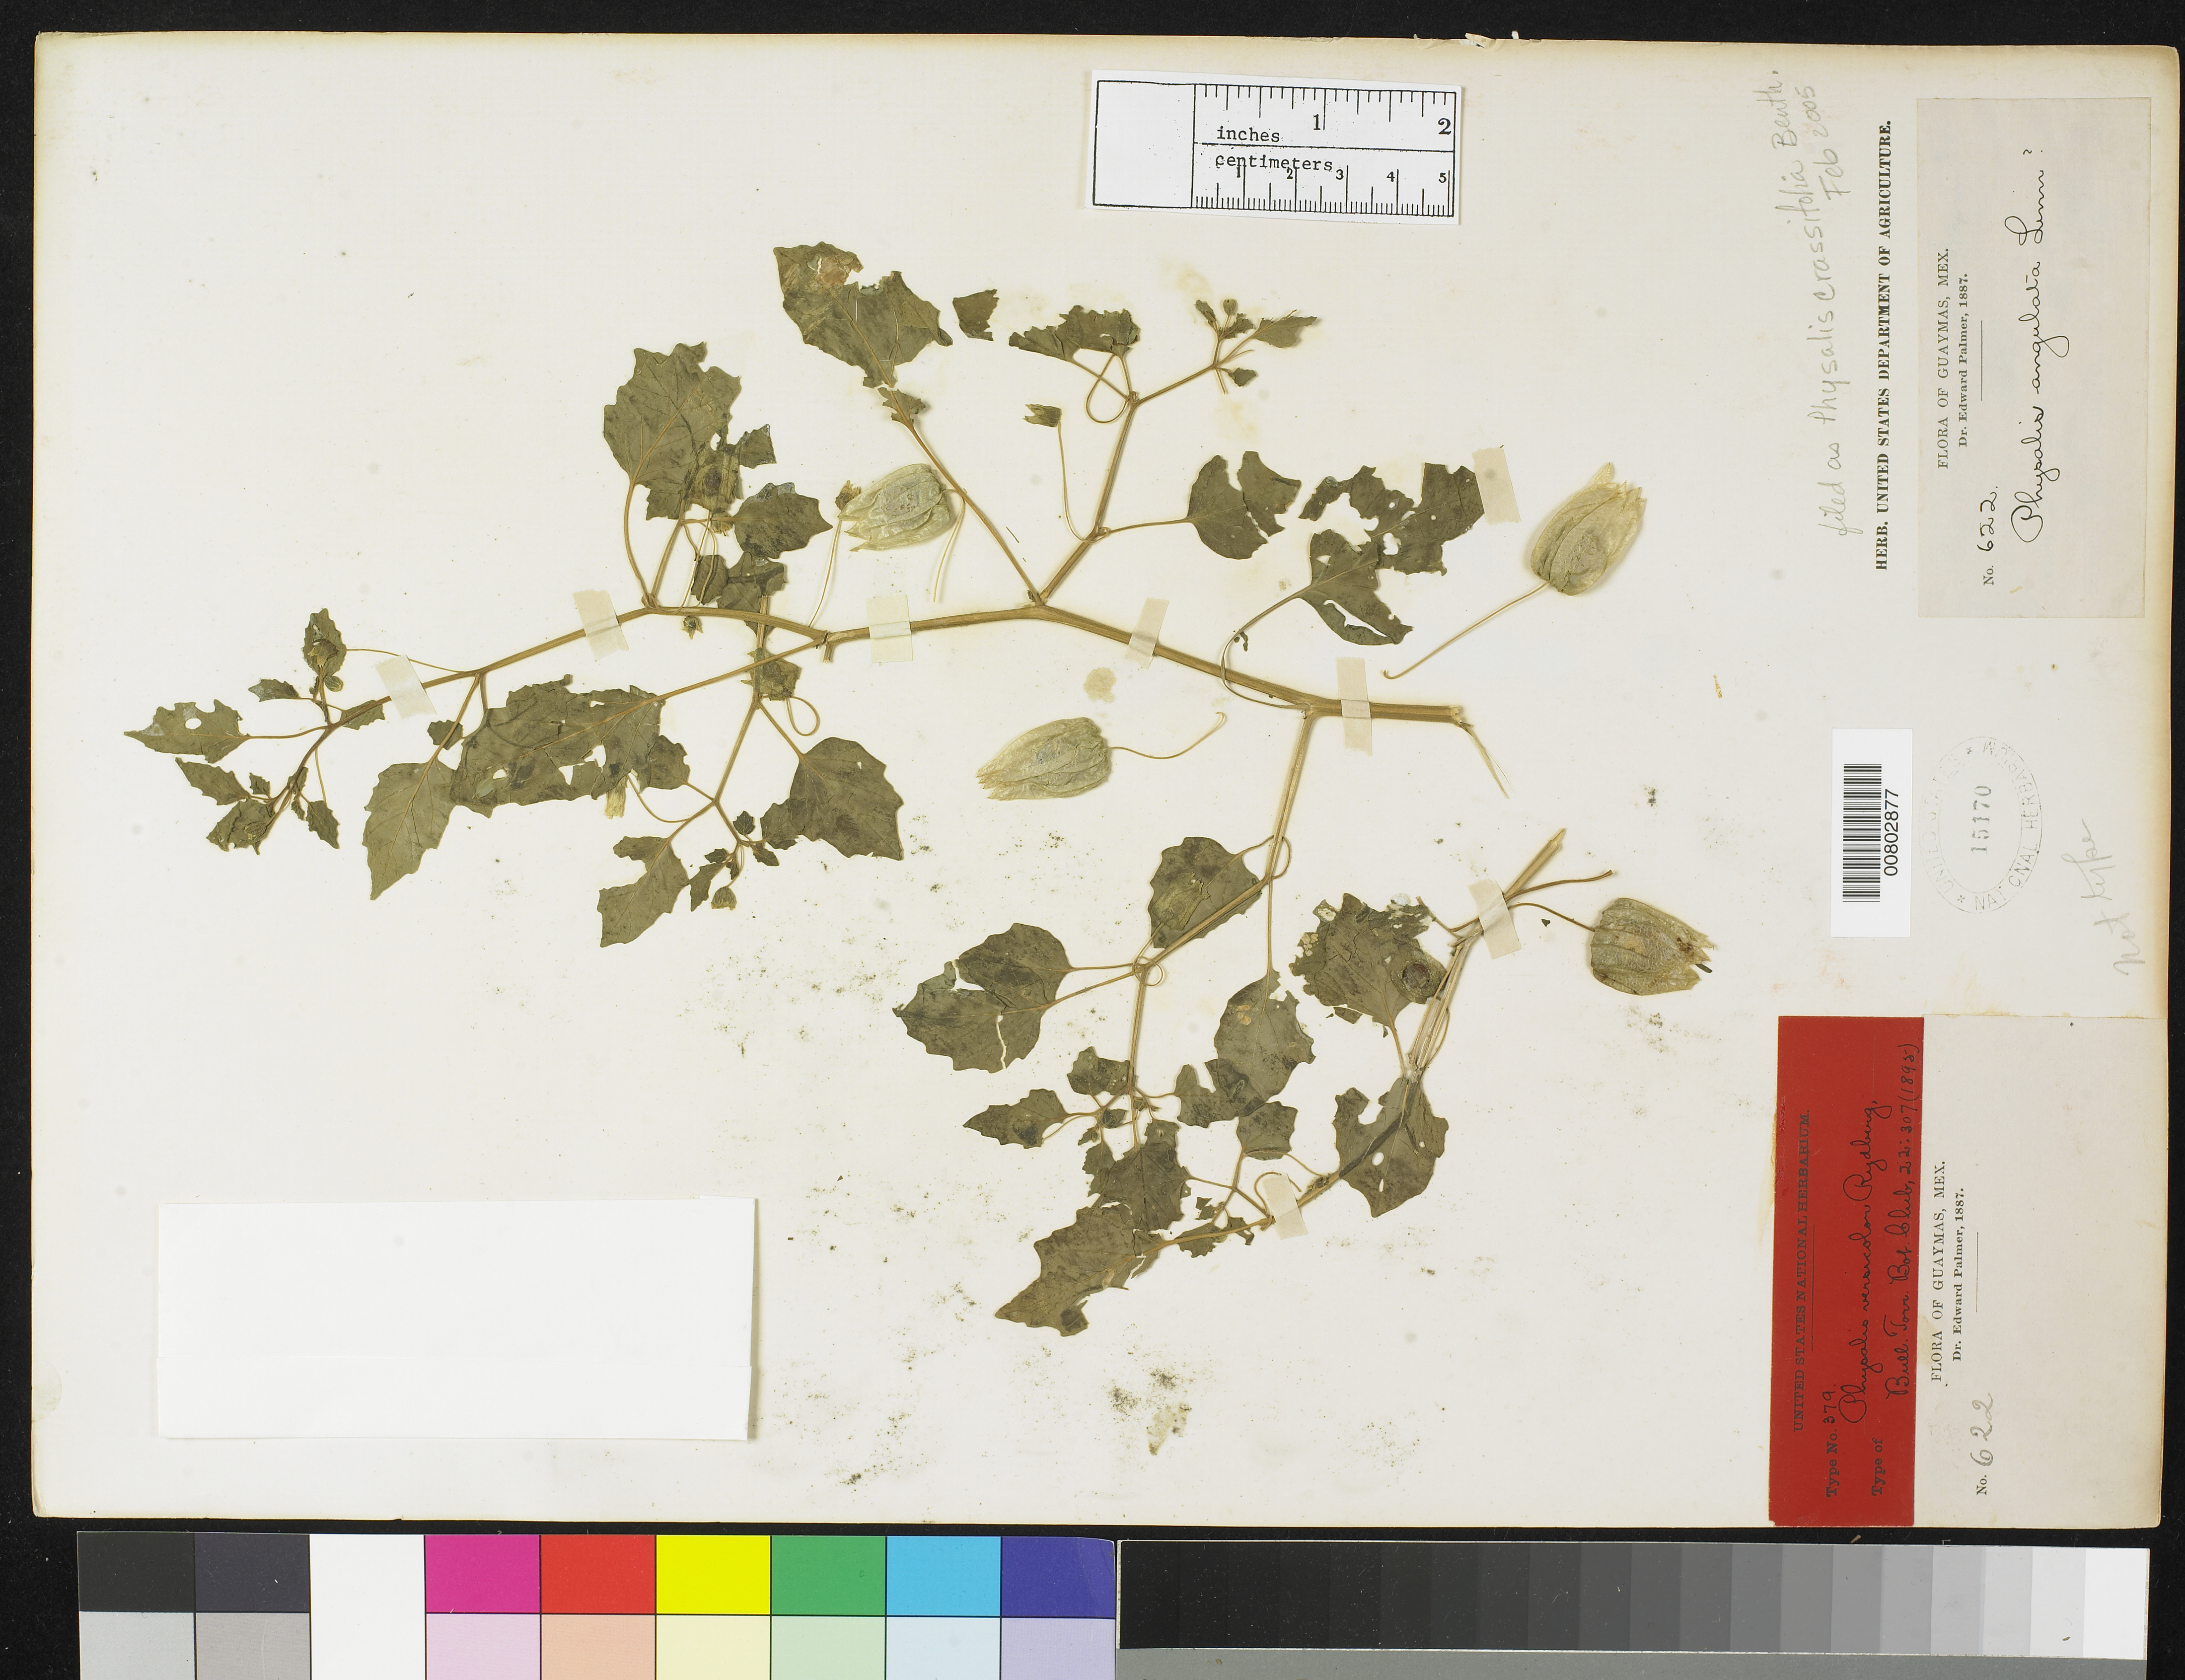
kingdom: Plantae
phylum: Tracheophyta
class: Magnoliopsida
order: Solanales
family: Solanaceae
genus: Physalis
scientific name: Physalis versicolor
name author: Rydb.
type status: Isolectotype; Isosyntype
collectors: E. Palmer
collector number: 622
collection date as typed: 1887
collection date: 1887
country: Mexico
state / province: Sonora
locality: Guaymas, Sonora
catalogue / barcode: US 15170